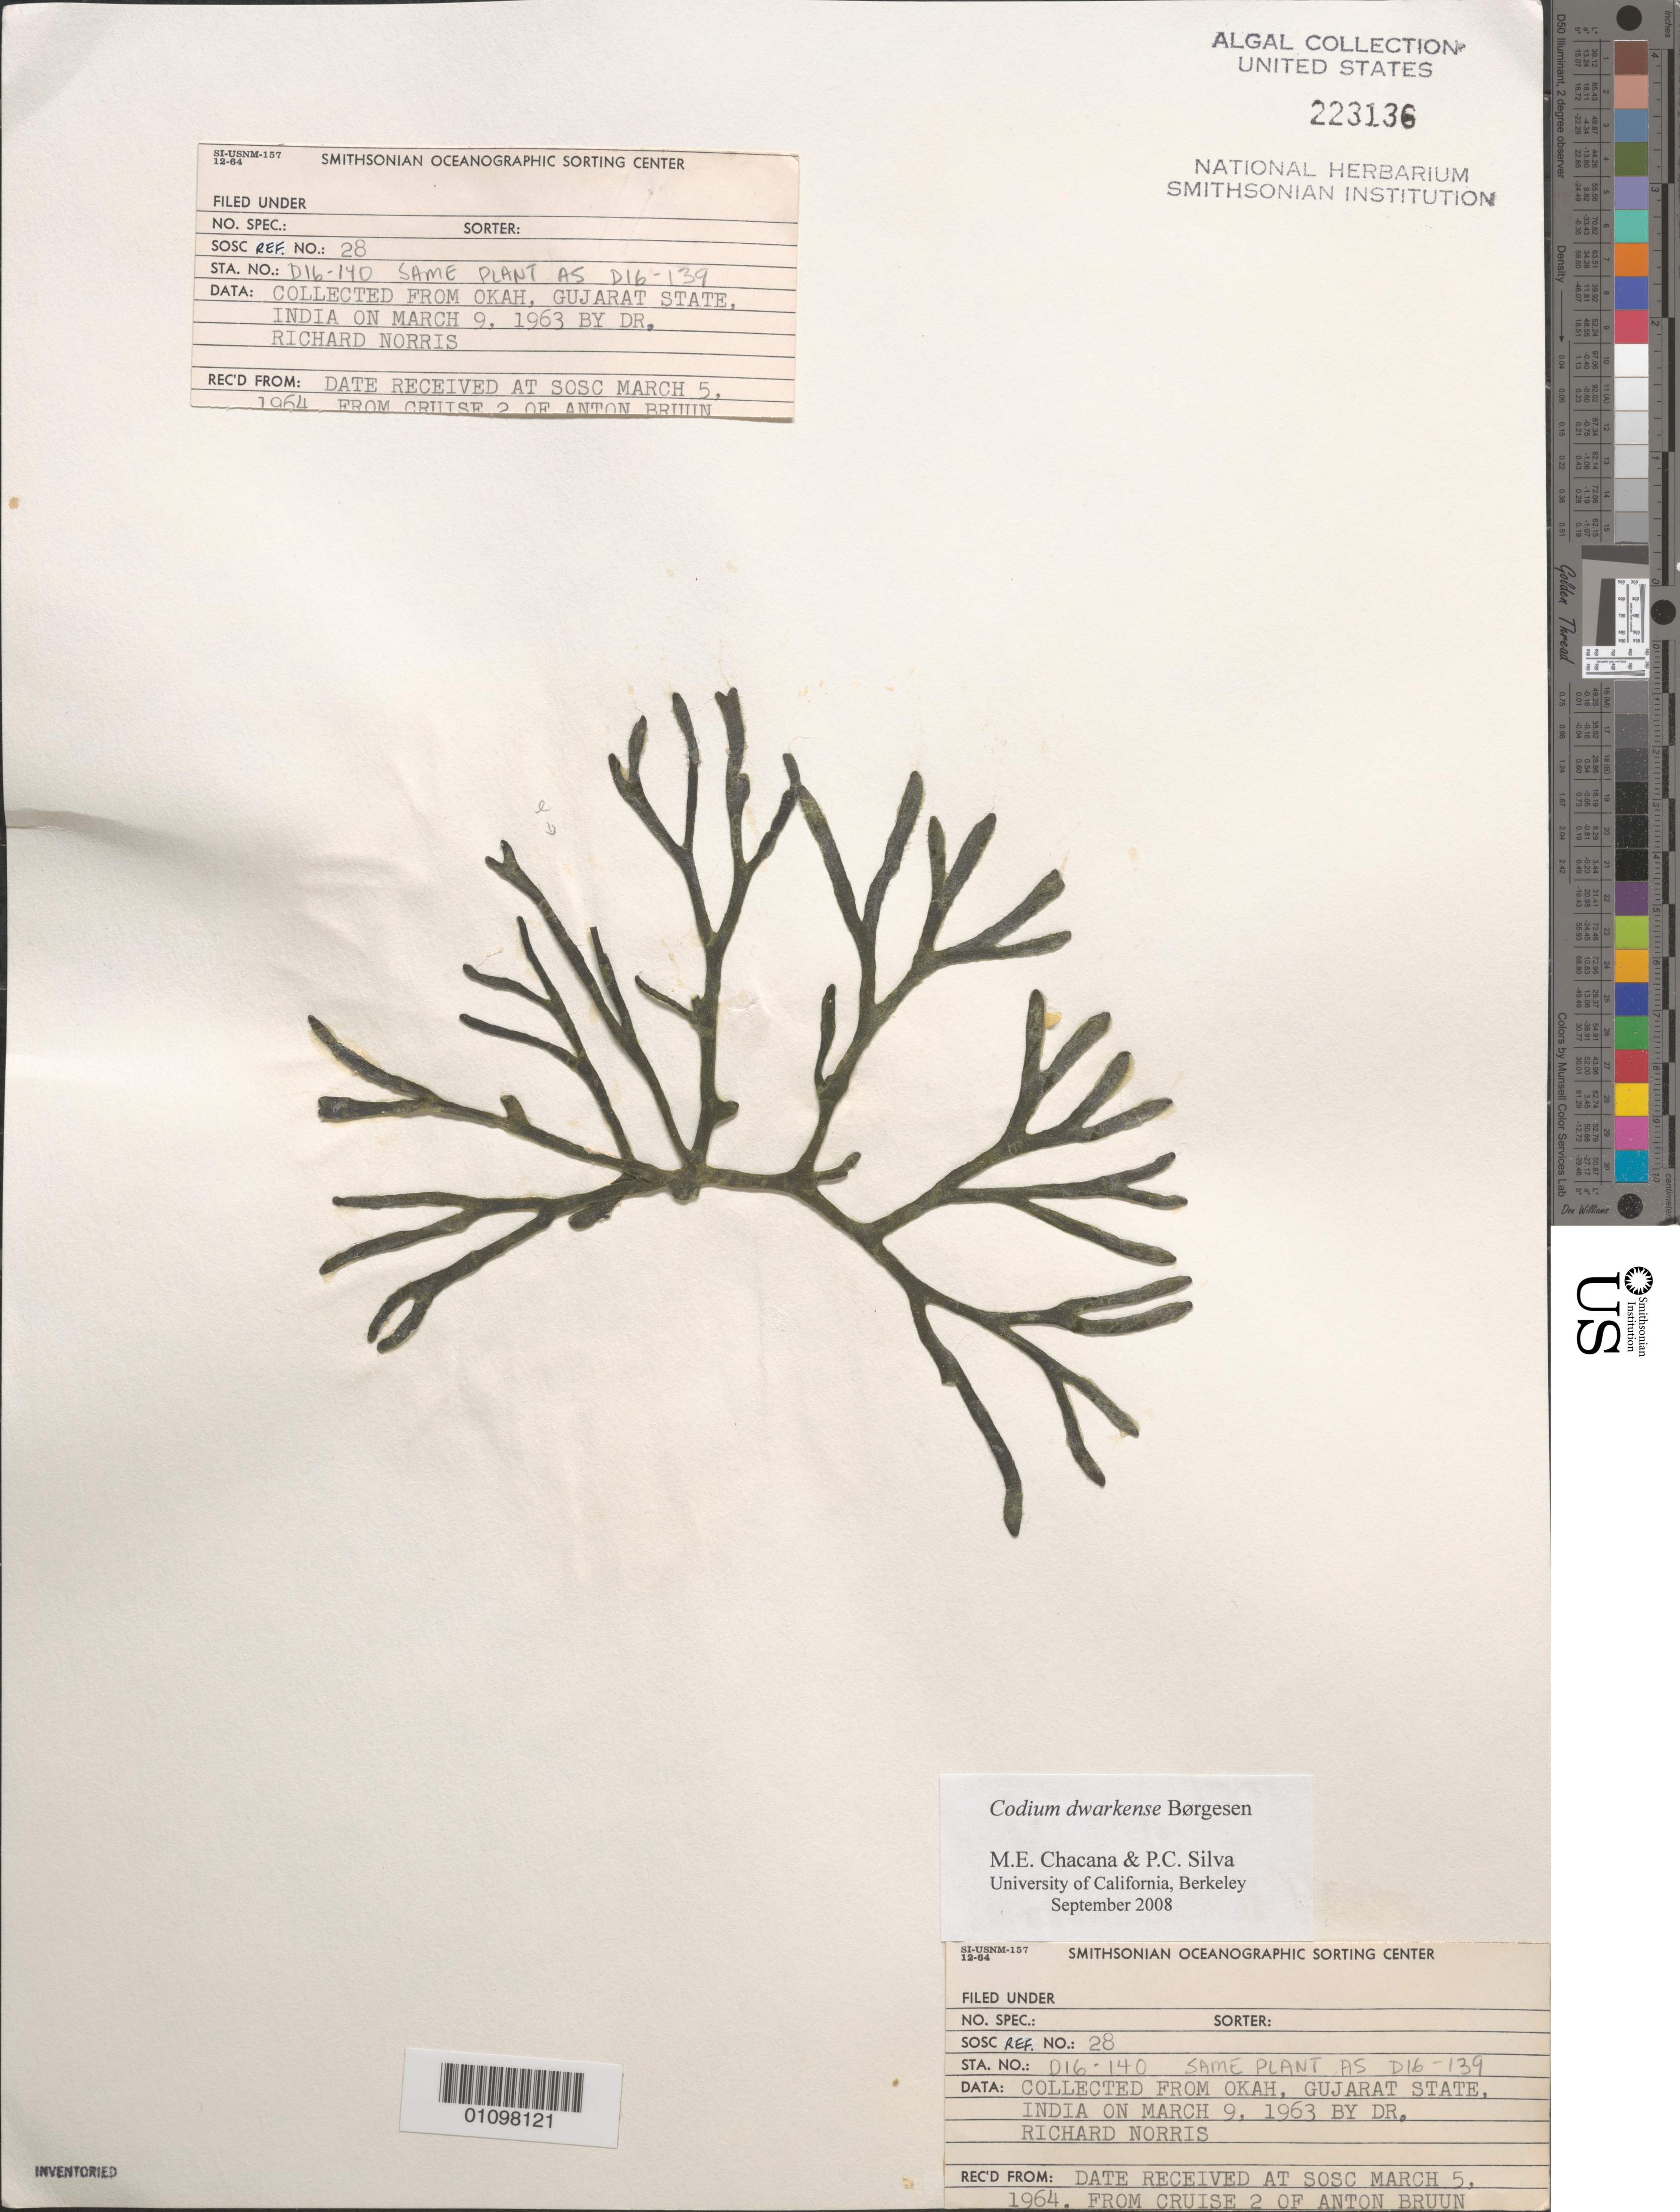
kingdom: Plantae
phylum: Chlorophyta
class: Ulvophyceae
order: Bryopsidales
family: Codiaceae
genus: Codium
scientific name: Codium dwarkense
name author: Børgesen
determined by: Chacana, M. E.; Silva, P. C.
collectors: R. E. Norris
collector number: Station D16-140 & SOSC Ref 28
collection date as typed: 09 Mar 1963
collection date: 1963-03-09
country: India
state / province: Gujarat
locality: Okah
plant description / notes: Same plant as D16-139, US 223135, barcode 01098120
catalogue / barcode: US 223136